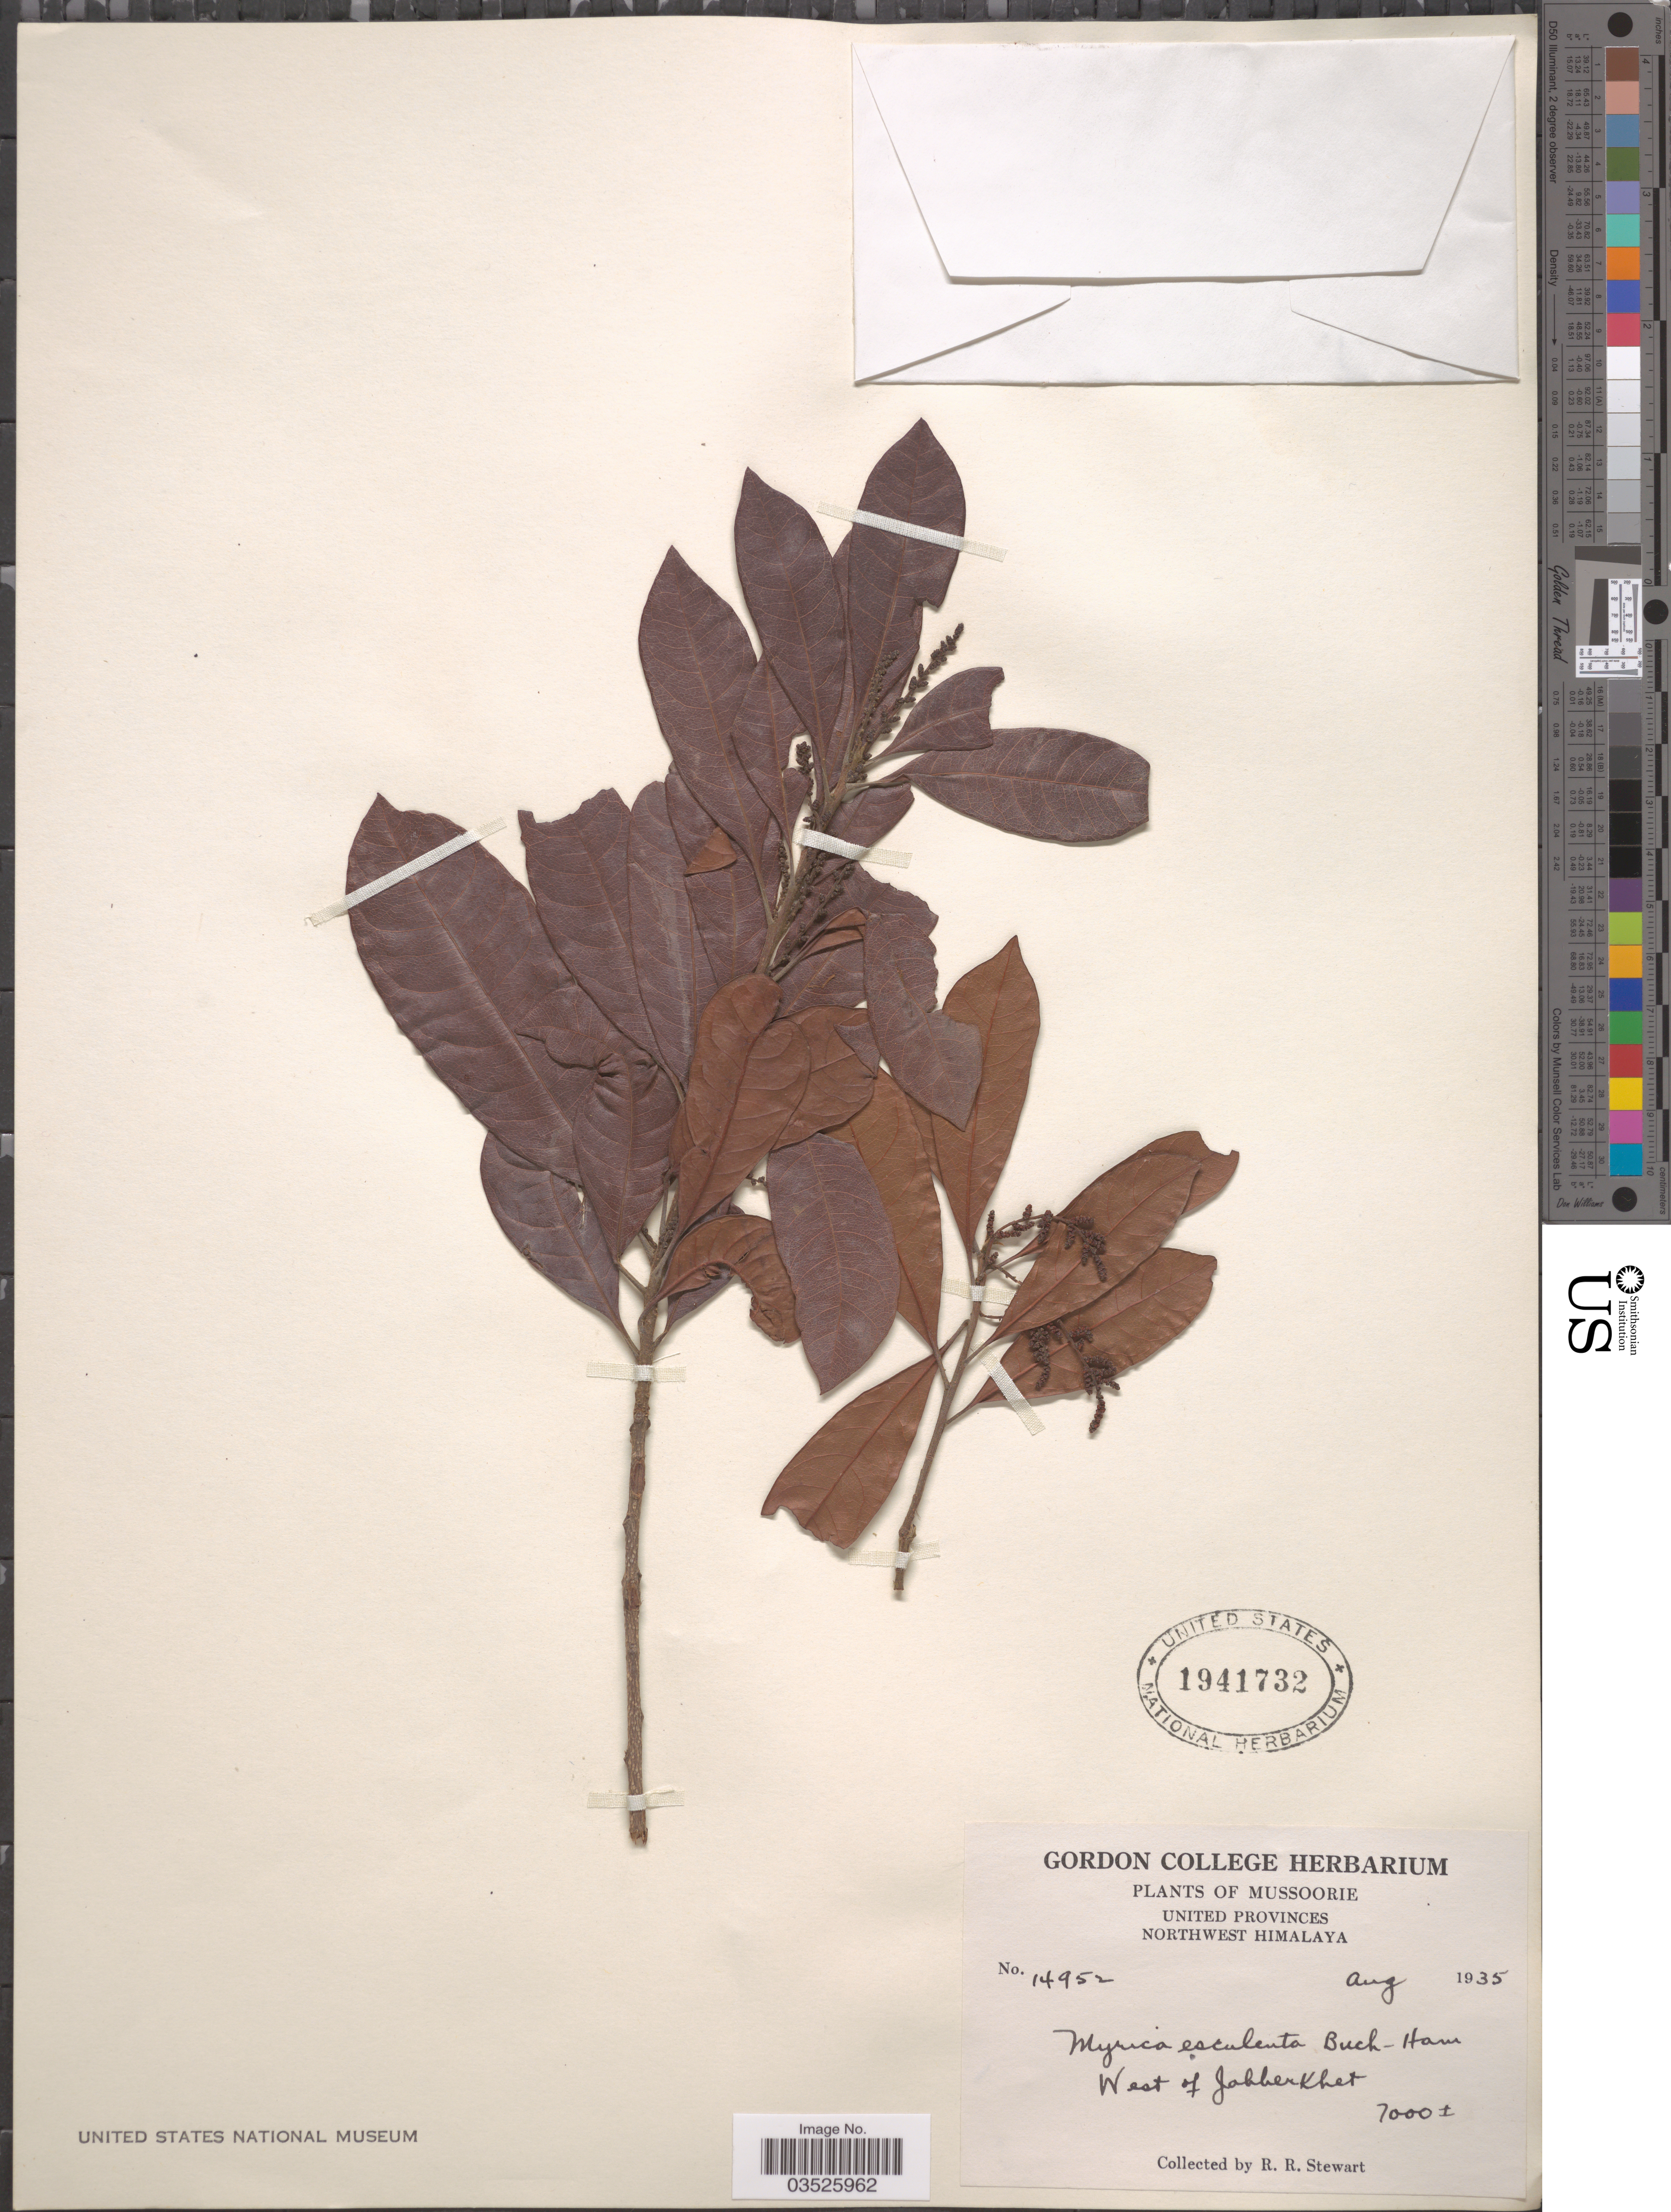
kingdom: Plantae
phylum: Tracheophyta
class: Magnoliopsida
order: Fagales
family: Myricaceae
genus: Morella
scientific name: Morella esculenta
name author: (Buch.-Ham. ex D. Don) I.M. Turner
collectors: R. Stewart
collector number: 14952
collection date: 1935-08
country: India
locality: Mussoorie. United Provinces. Northwest Himalaya. West of Jabber Khat.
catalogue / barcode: US 1941732